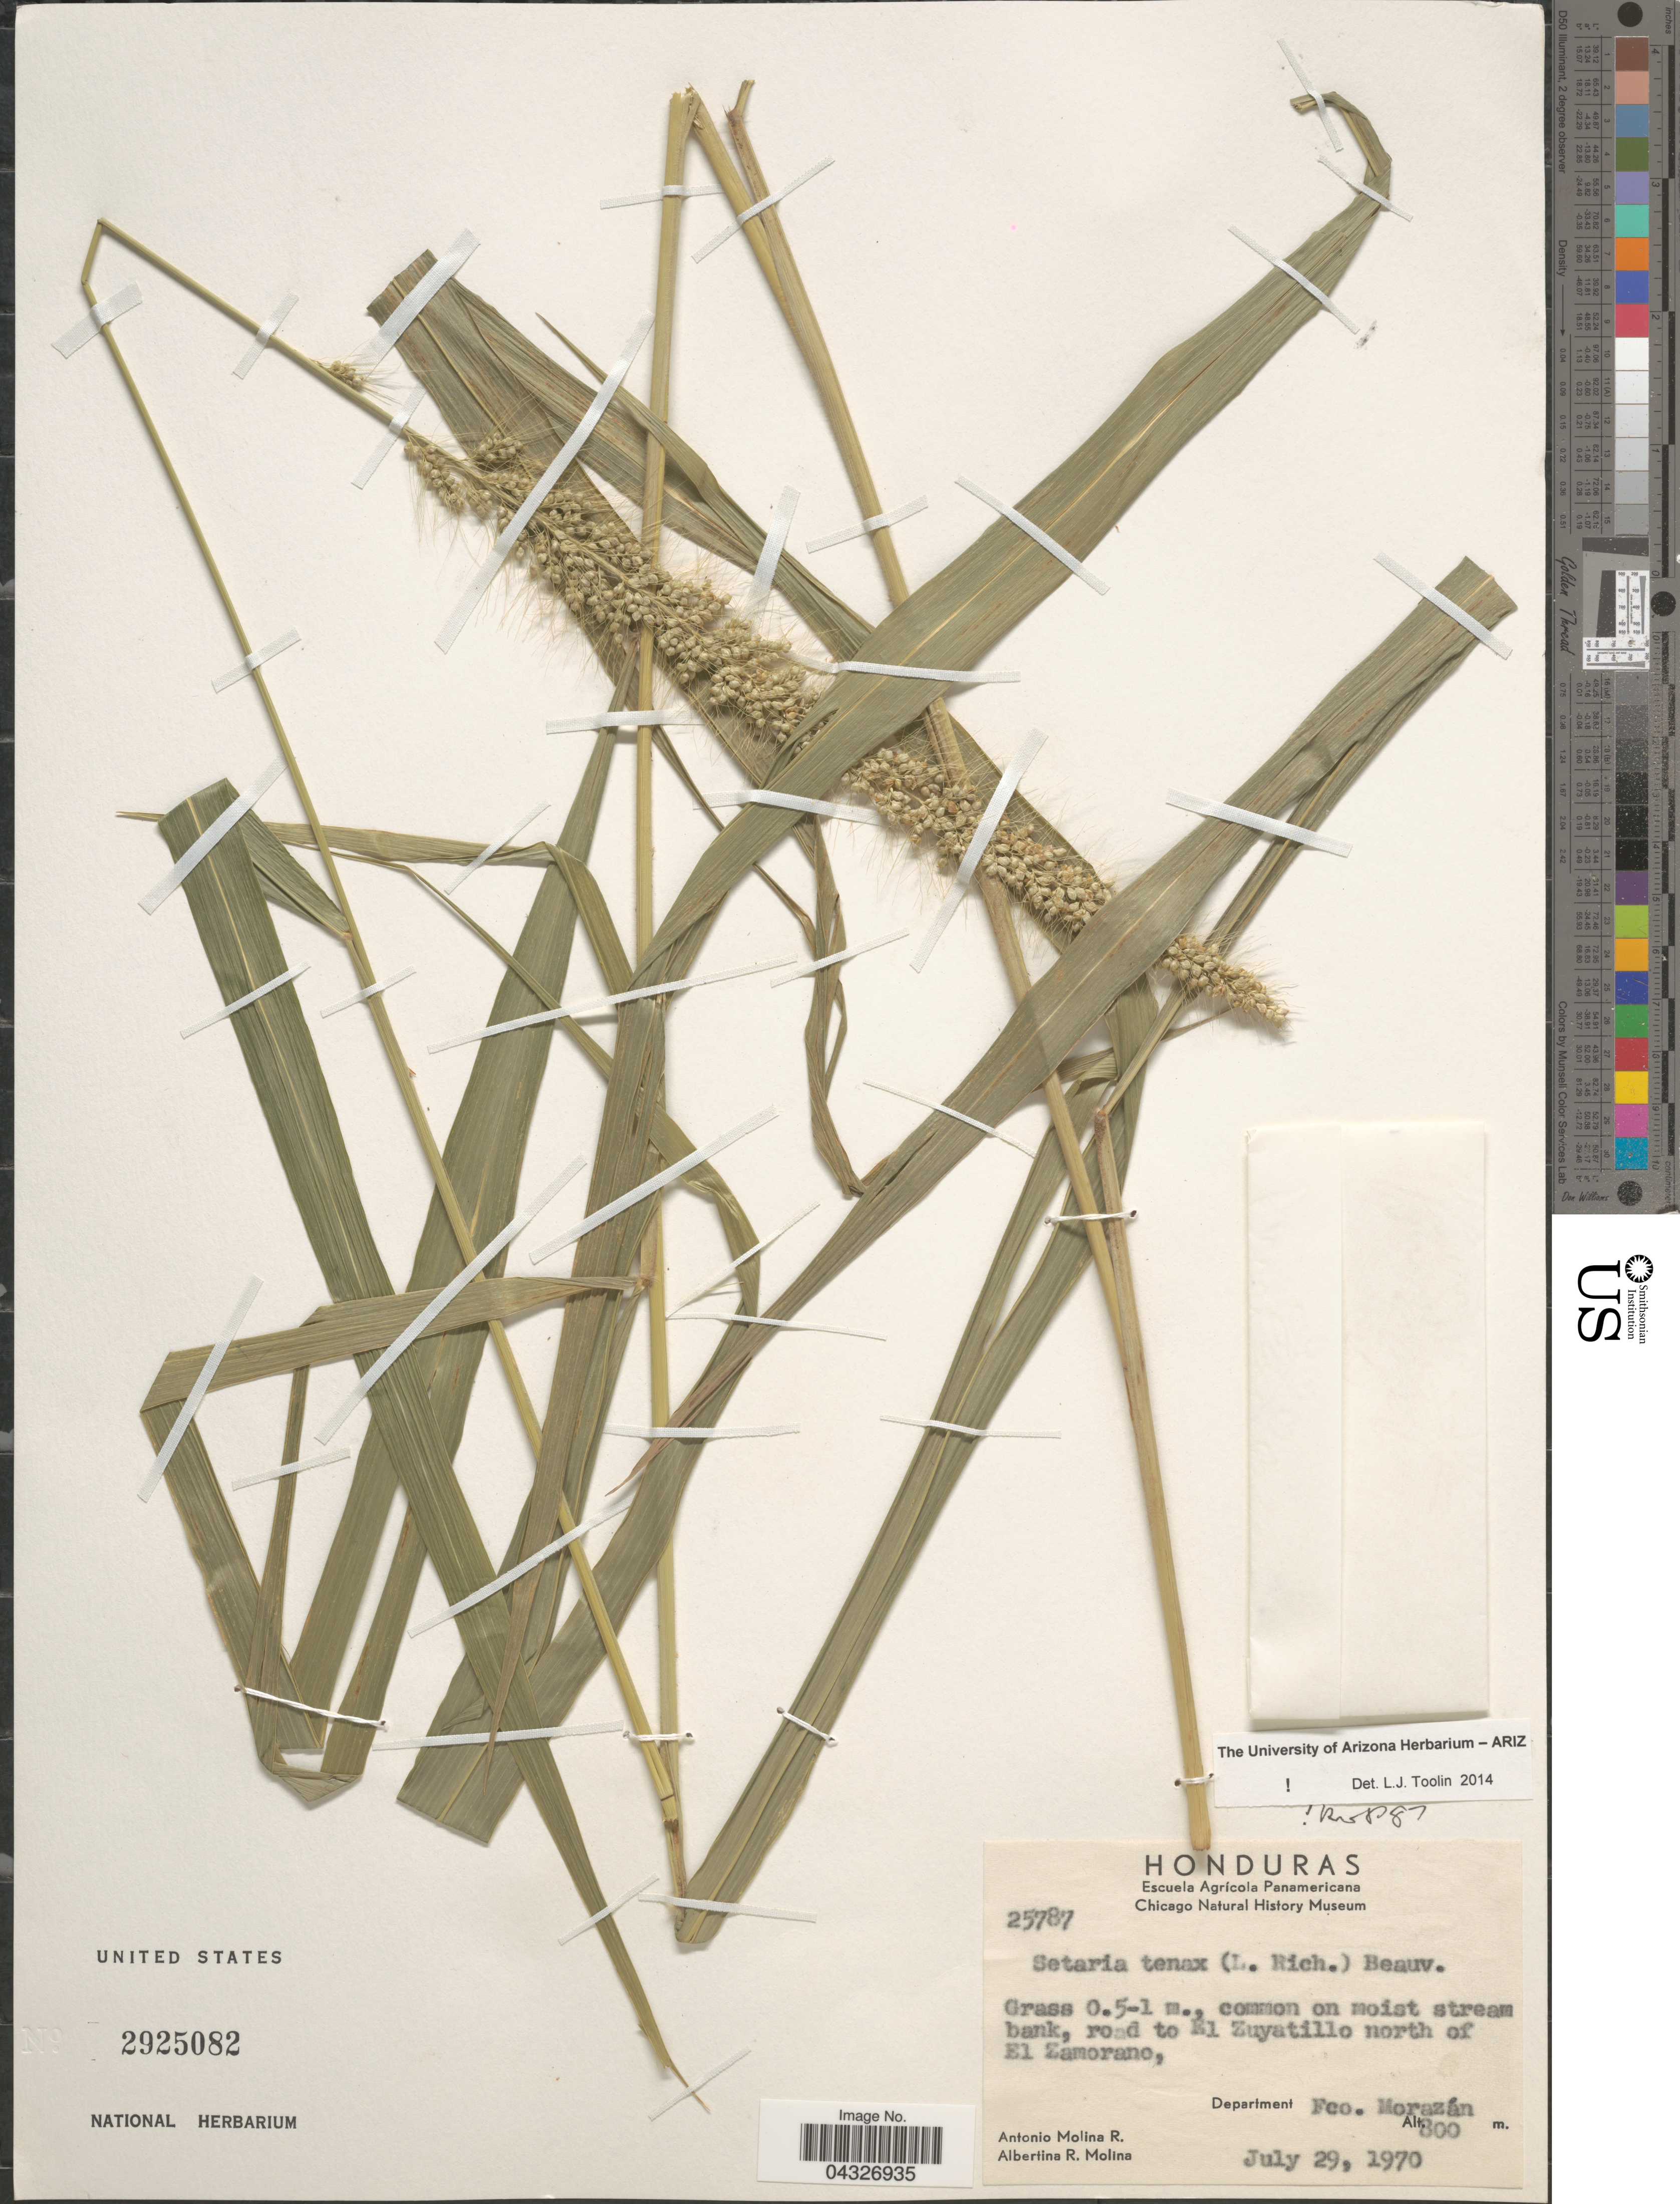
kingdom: Plantae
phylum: Tracheophyta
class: Liliopsida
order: Poales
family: Poaceae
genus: Setaria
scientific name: Setaria tenax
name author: (Rich.) Desv.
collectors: A. Molina R. & A. R. Molina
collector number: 25787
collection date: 1970-07-29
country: Honduras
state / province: Fco. Morazán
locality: Road to El Zuyatillo north of El Zamorano, Department Fco. Morazán.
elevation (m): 800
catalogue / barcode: US 2925082